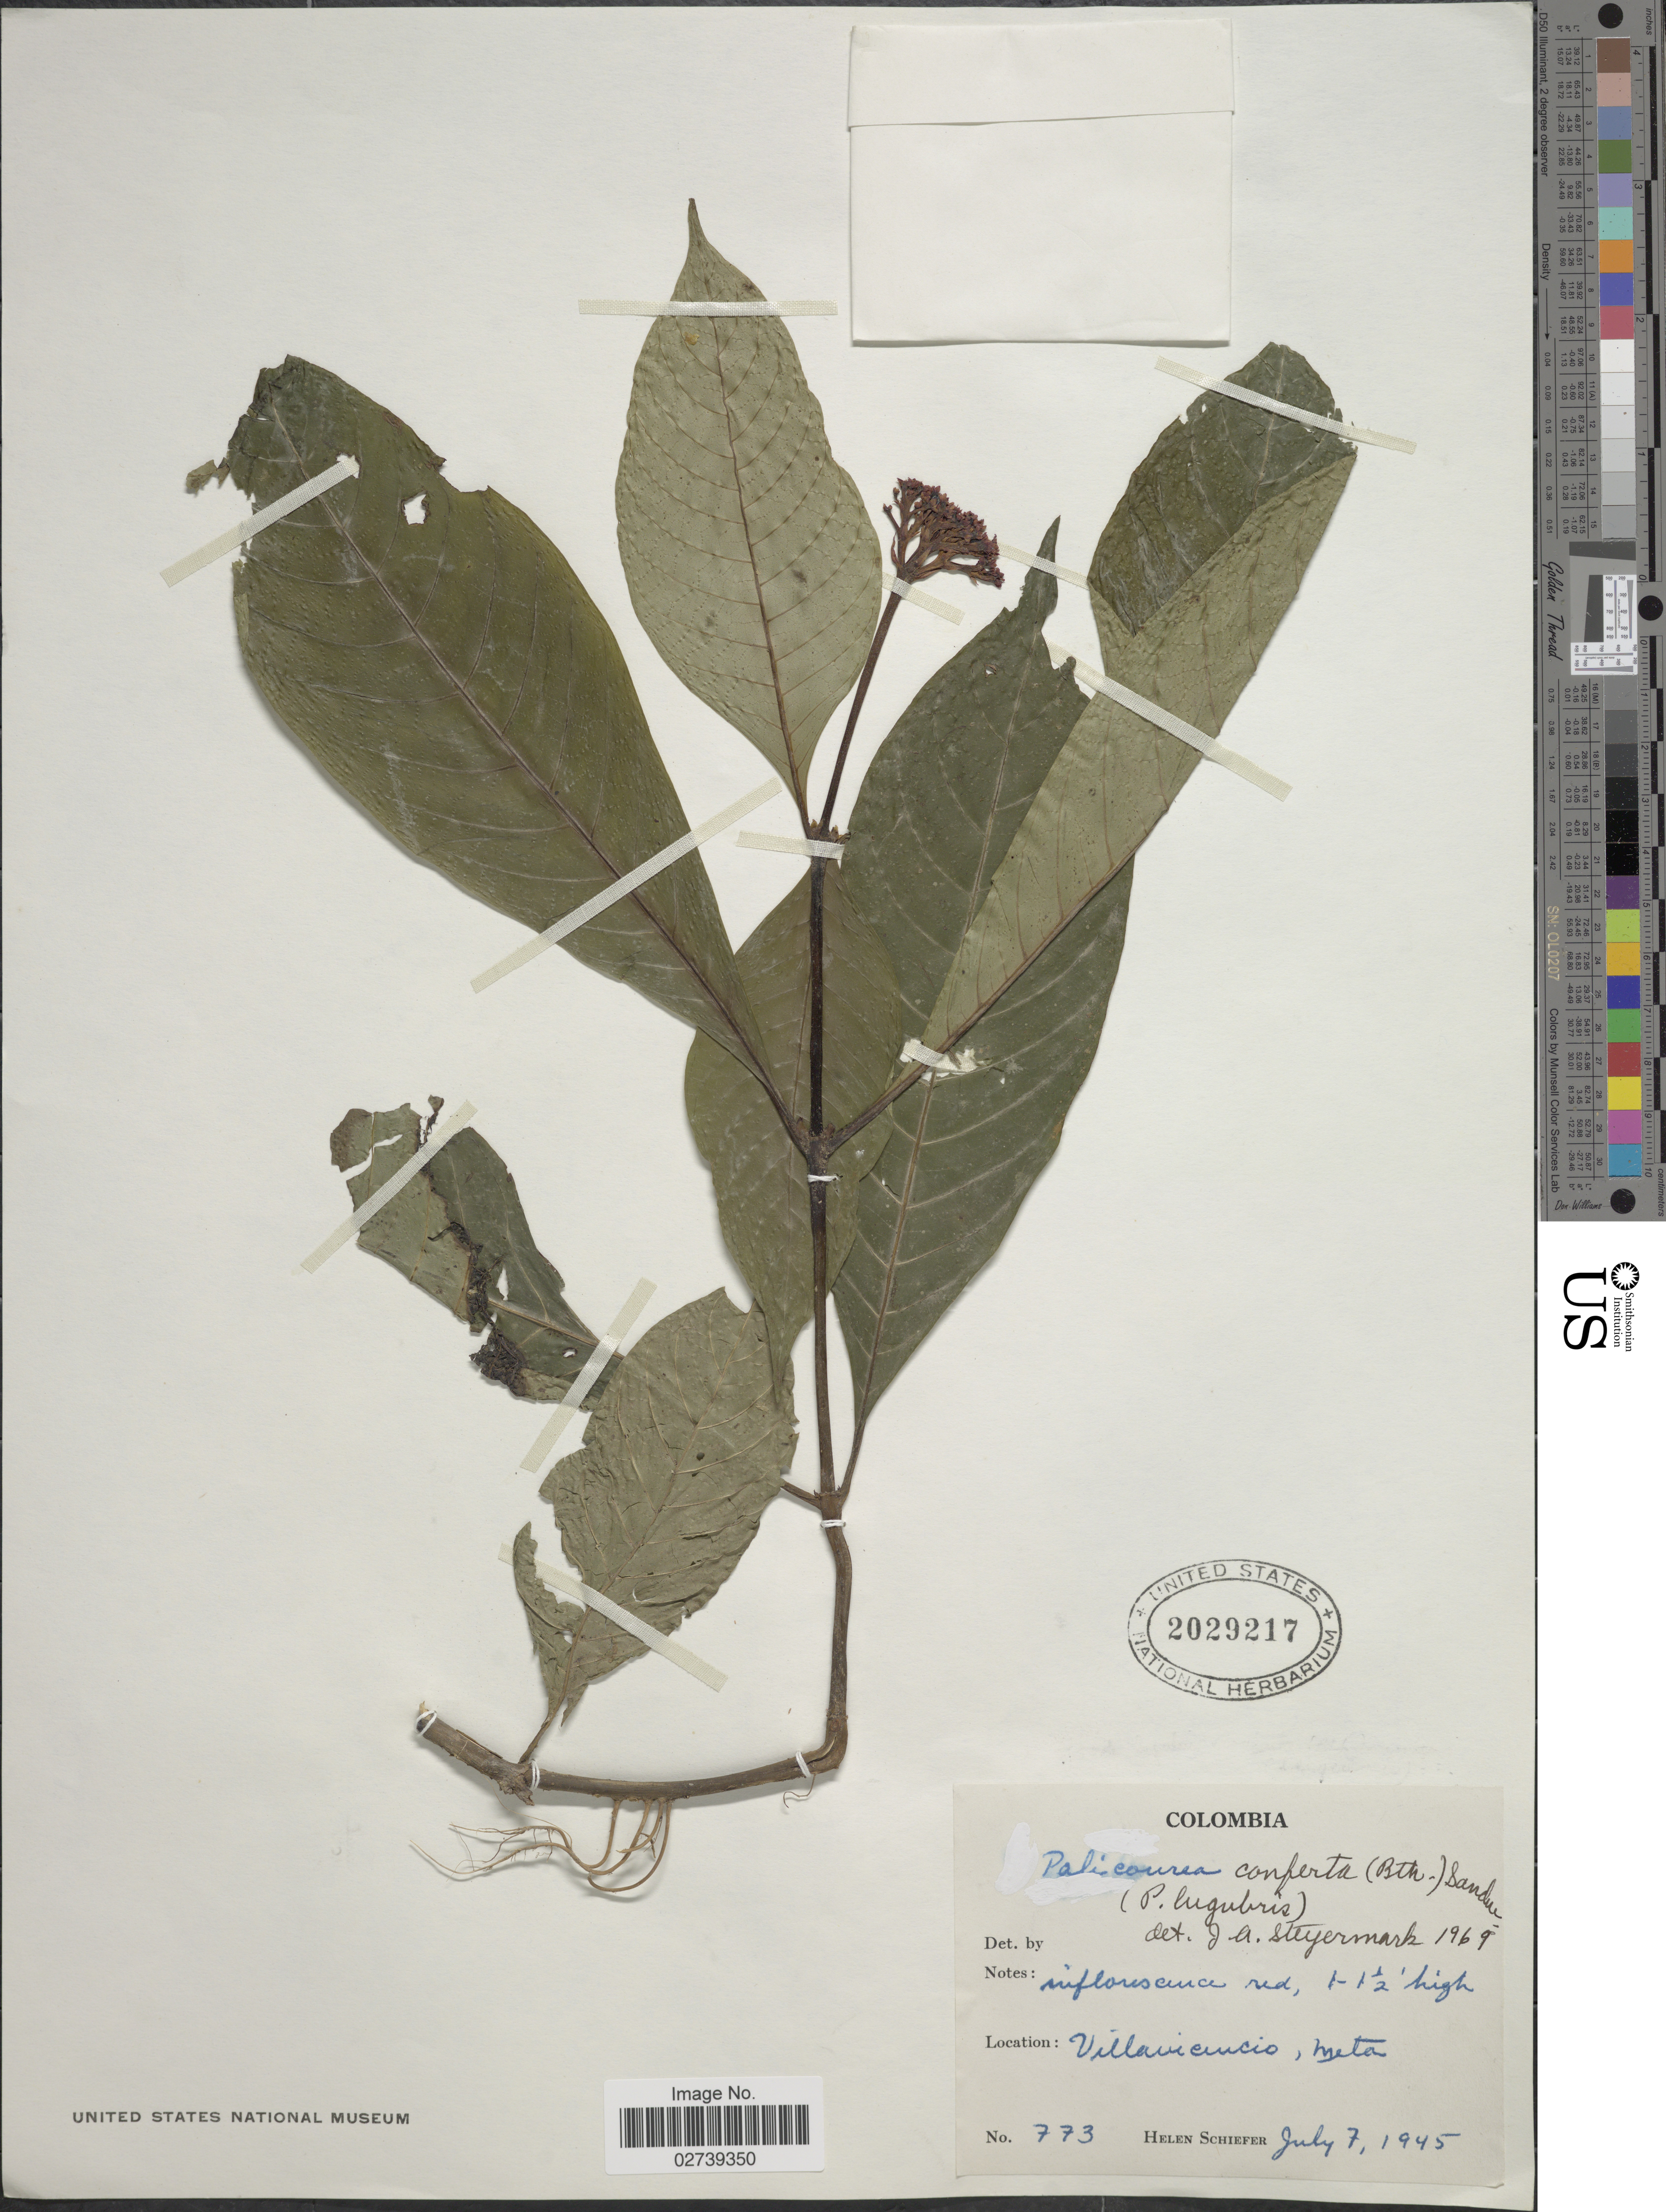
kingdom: Plantae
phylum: Tracheophyta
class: Magnoliopsida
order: Gentianales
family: Rubiaceae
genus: Palicourea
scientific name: Palicourea conferta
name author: (Benth.) Sandwith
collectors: H. Schiefer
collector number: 773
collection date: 1945-07-07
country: Colombia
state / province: Meta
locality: Villavicencio, Meta.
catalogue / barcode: US 2029217